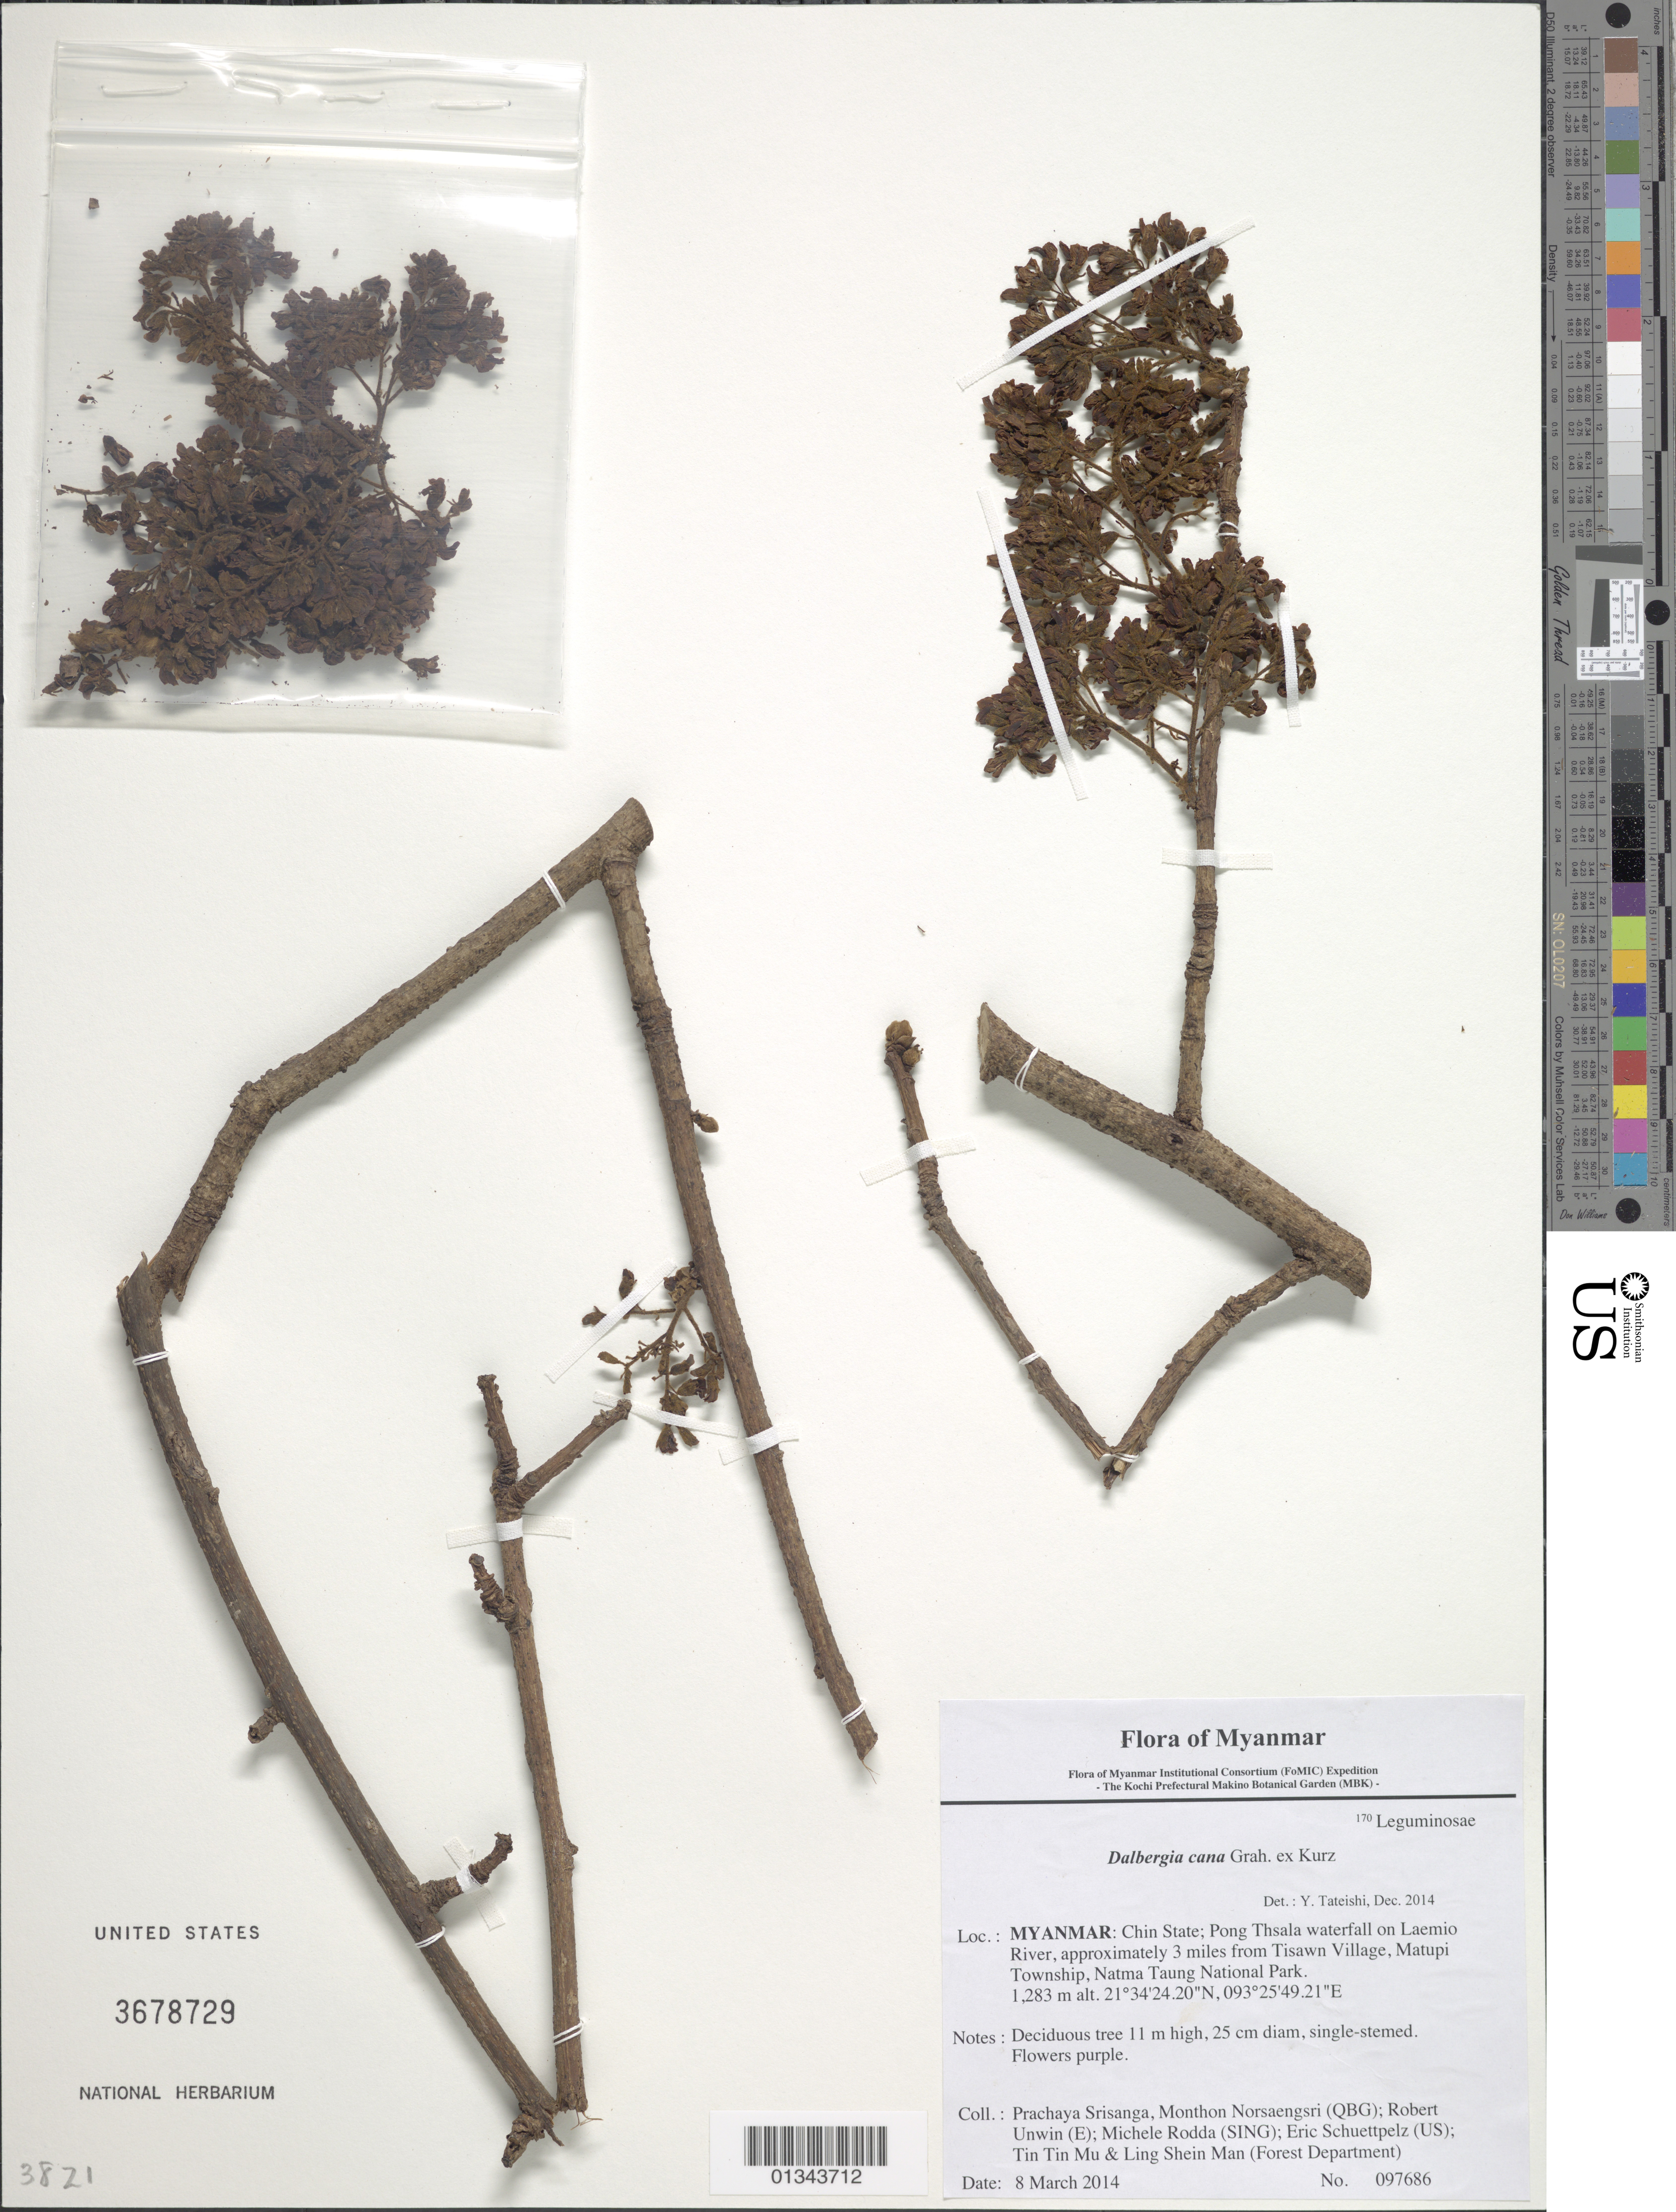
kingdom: Plantae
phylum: Tracheophyta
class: Magnoliopsida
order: Fabales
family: Fabaceae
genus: Dalbergia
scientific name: Dalbergia cana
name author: Graham ex Kurz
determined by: Baba, Y.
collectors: P. Srisanga, M. Norsaengsri, R. Unwin, M. Rodda, E. Schuettpelz, Tin Tin Mu & Ling Shein Man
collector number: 97686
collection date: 2014-03-08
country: Myanmar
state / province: Chin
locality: Pong Thsala waterfall on Laemio River, approximately 3 miles from Tisawn Village, Matupi Township, Natma Taung National Park.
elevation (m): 1283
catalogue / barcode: US 3678729